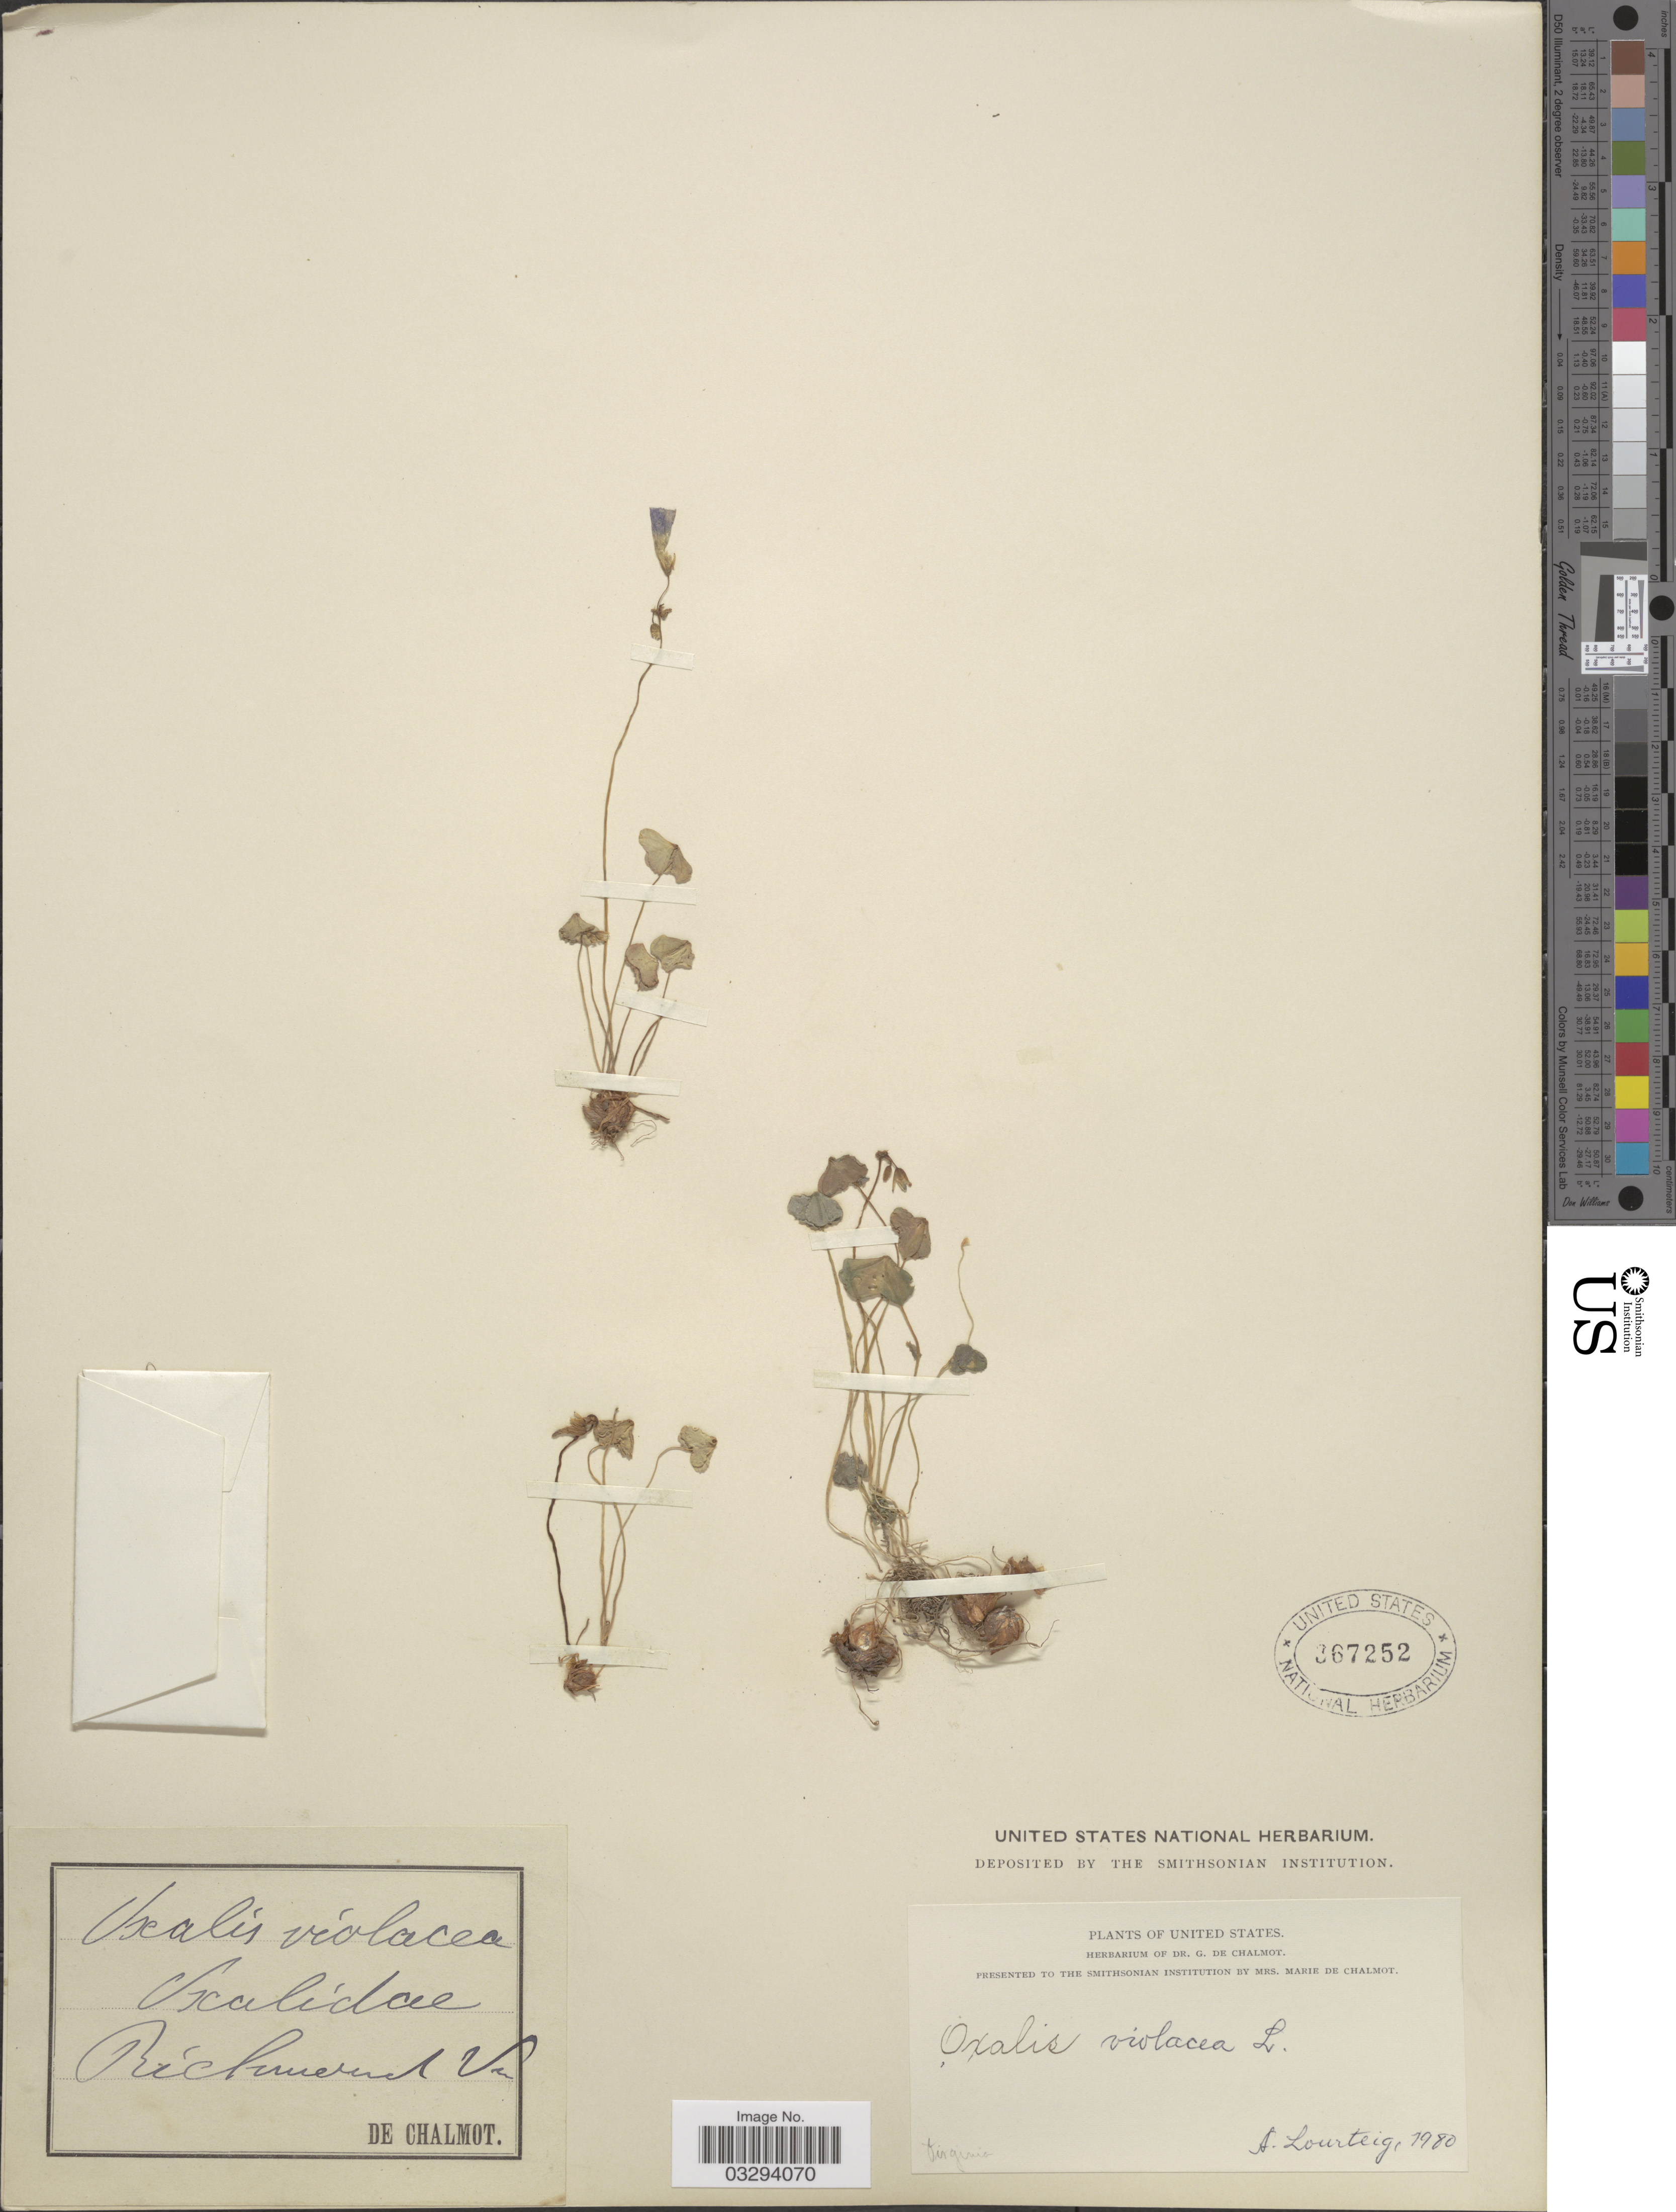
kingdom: Plantae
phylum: Tracheophyta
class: Magnoliopsida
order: Oxalidales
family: Oxalidaceae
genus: Oxalis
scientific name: Oxalis violacea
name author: L.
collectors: G. de Chalmot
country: United States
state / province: Virginia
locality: Richmond.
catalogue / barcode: US 367252